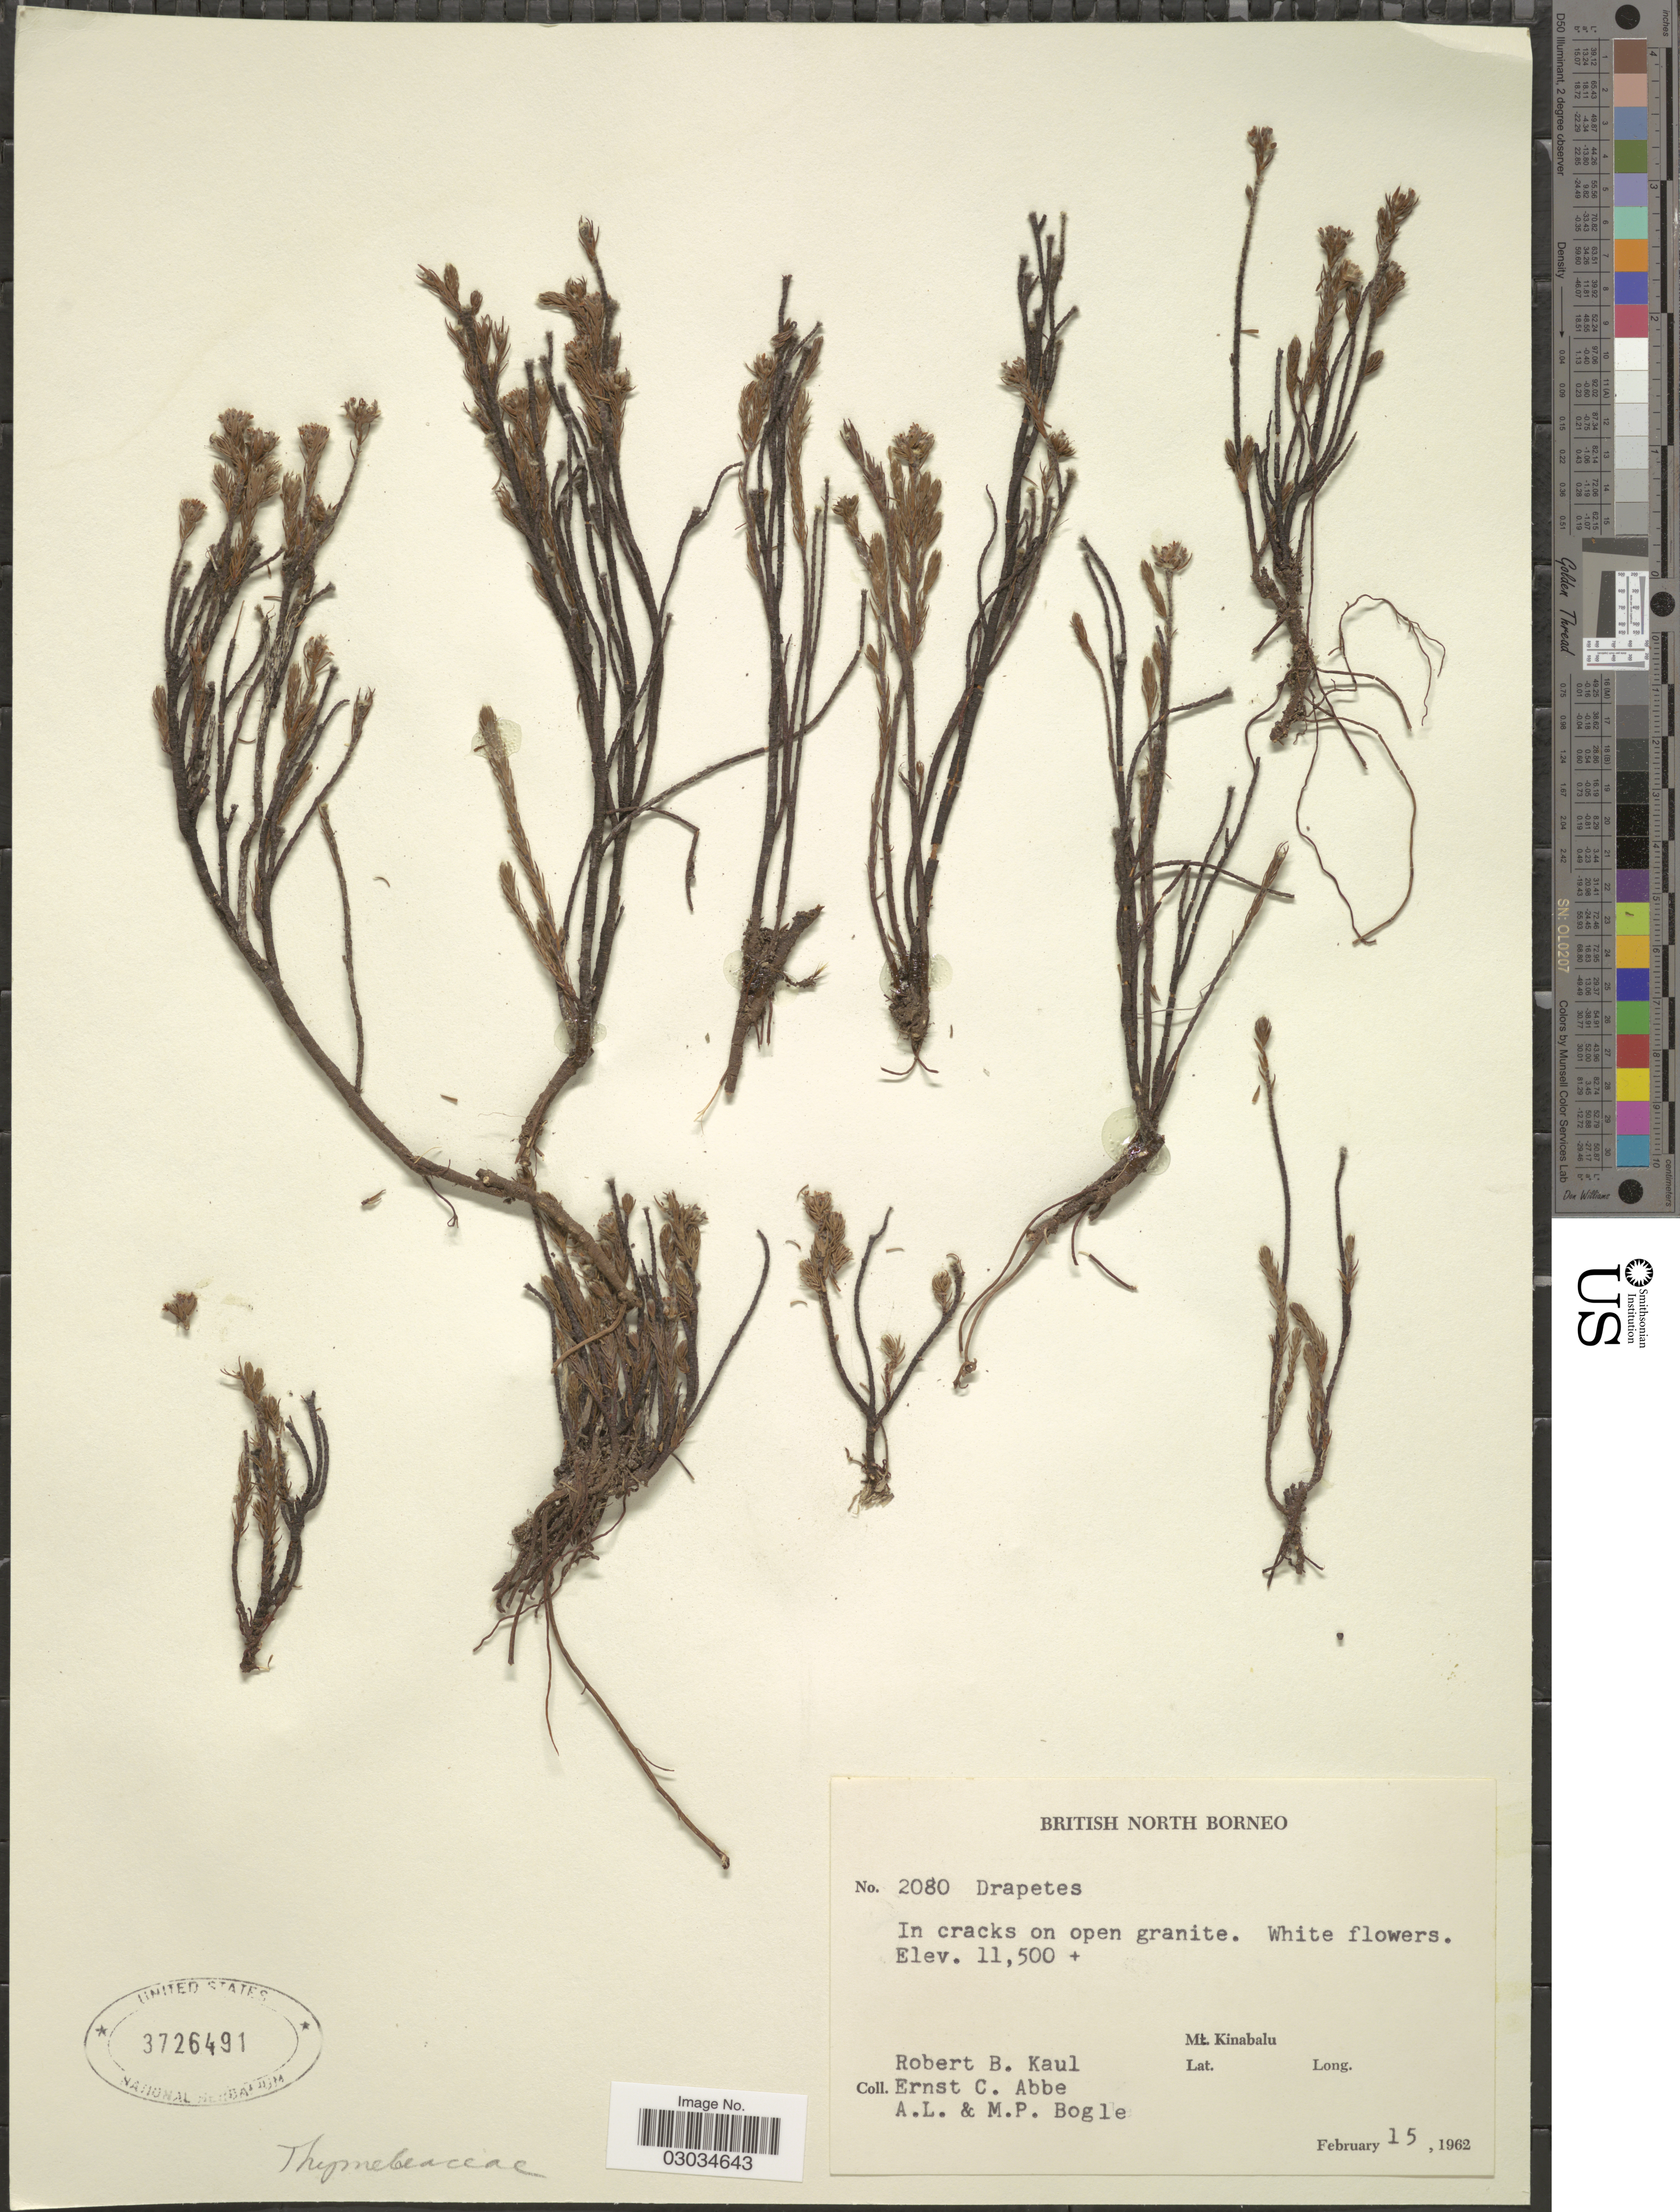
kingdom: Plantae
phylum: Tracheophyta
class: Magnoliopsida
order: Malvales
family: Thymelaeaceae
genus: Kelleria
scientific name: Kelleria sp.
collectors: R. Kaul, E. C. Abbe, Bogle, A.L. & M. Bogle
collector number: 2080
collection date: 1962-02-15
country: Malaysia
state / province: Sabah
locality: British North Borneo. Mt. Kinabalu.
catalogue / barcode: US 3726491